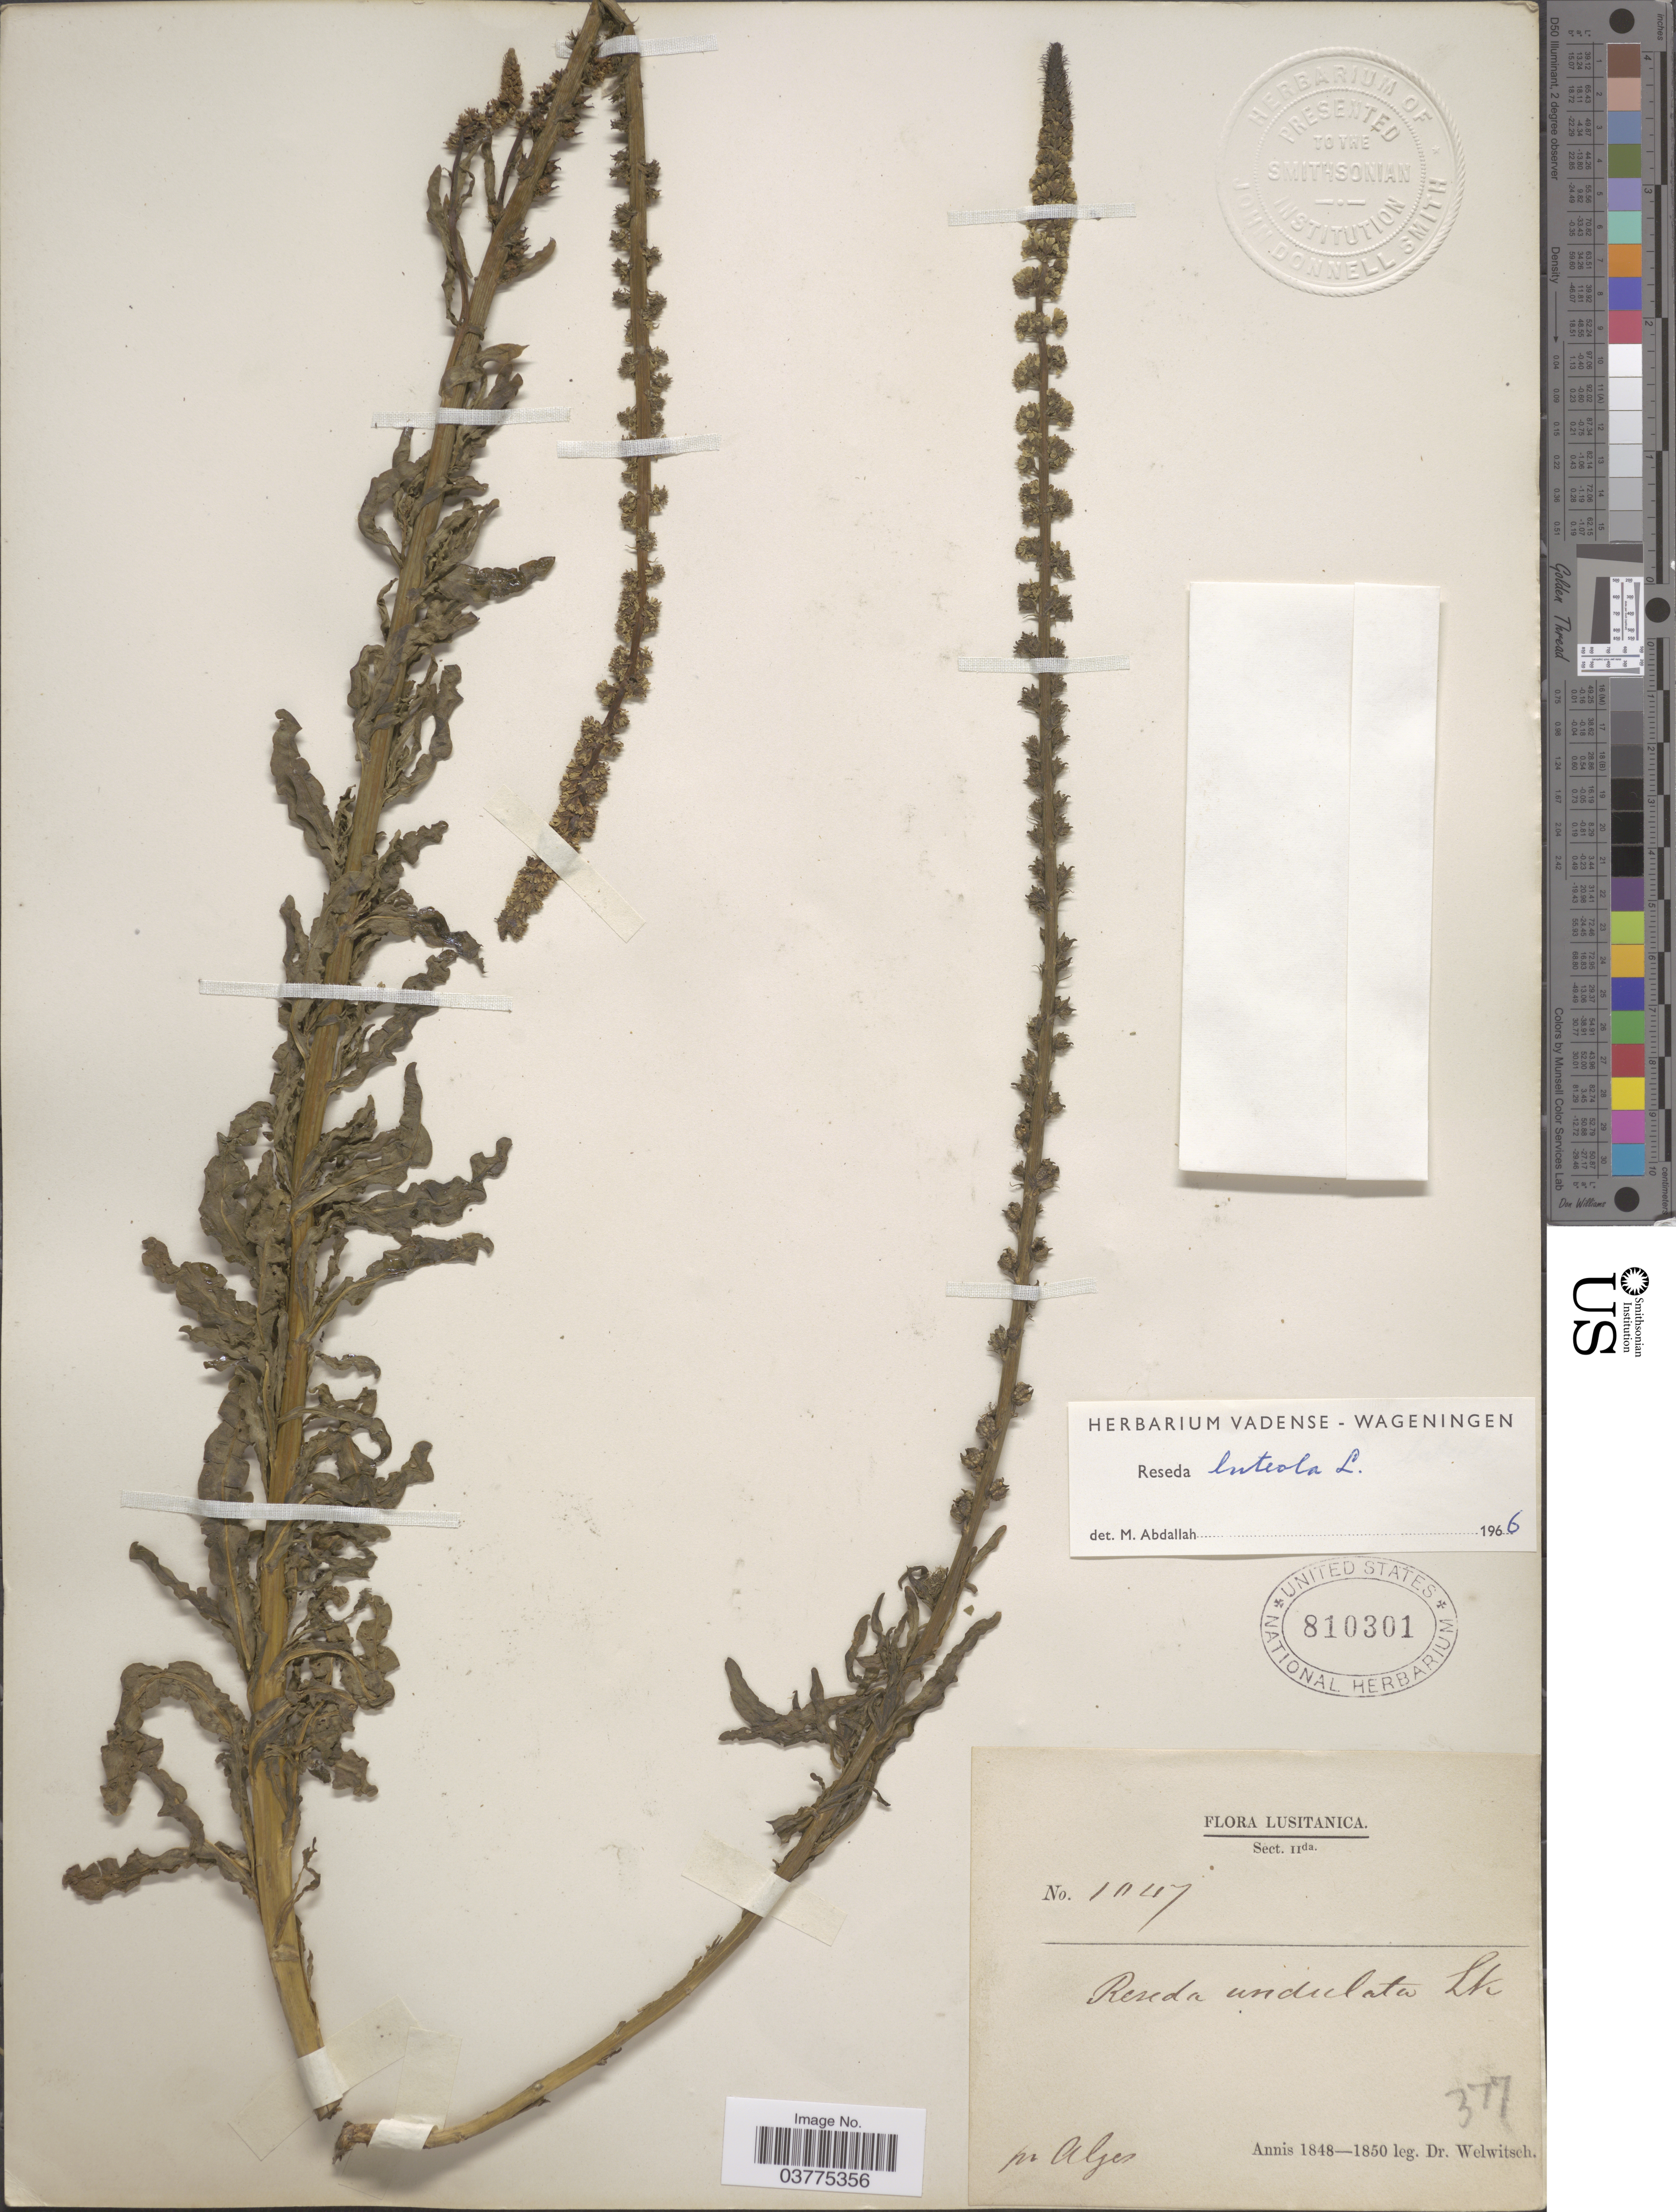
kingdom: Plantae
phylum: Tracheophyta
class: Magnoliopsida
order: Brassicales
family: Resedaceae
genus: Reseda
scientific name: Reseda luteola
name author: L.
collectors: -. Welwitsch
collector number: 1047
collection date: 1848/1850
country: Portugal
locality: Lusitanica. Pr Alpes.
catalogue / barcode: US 810301